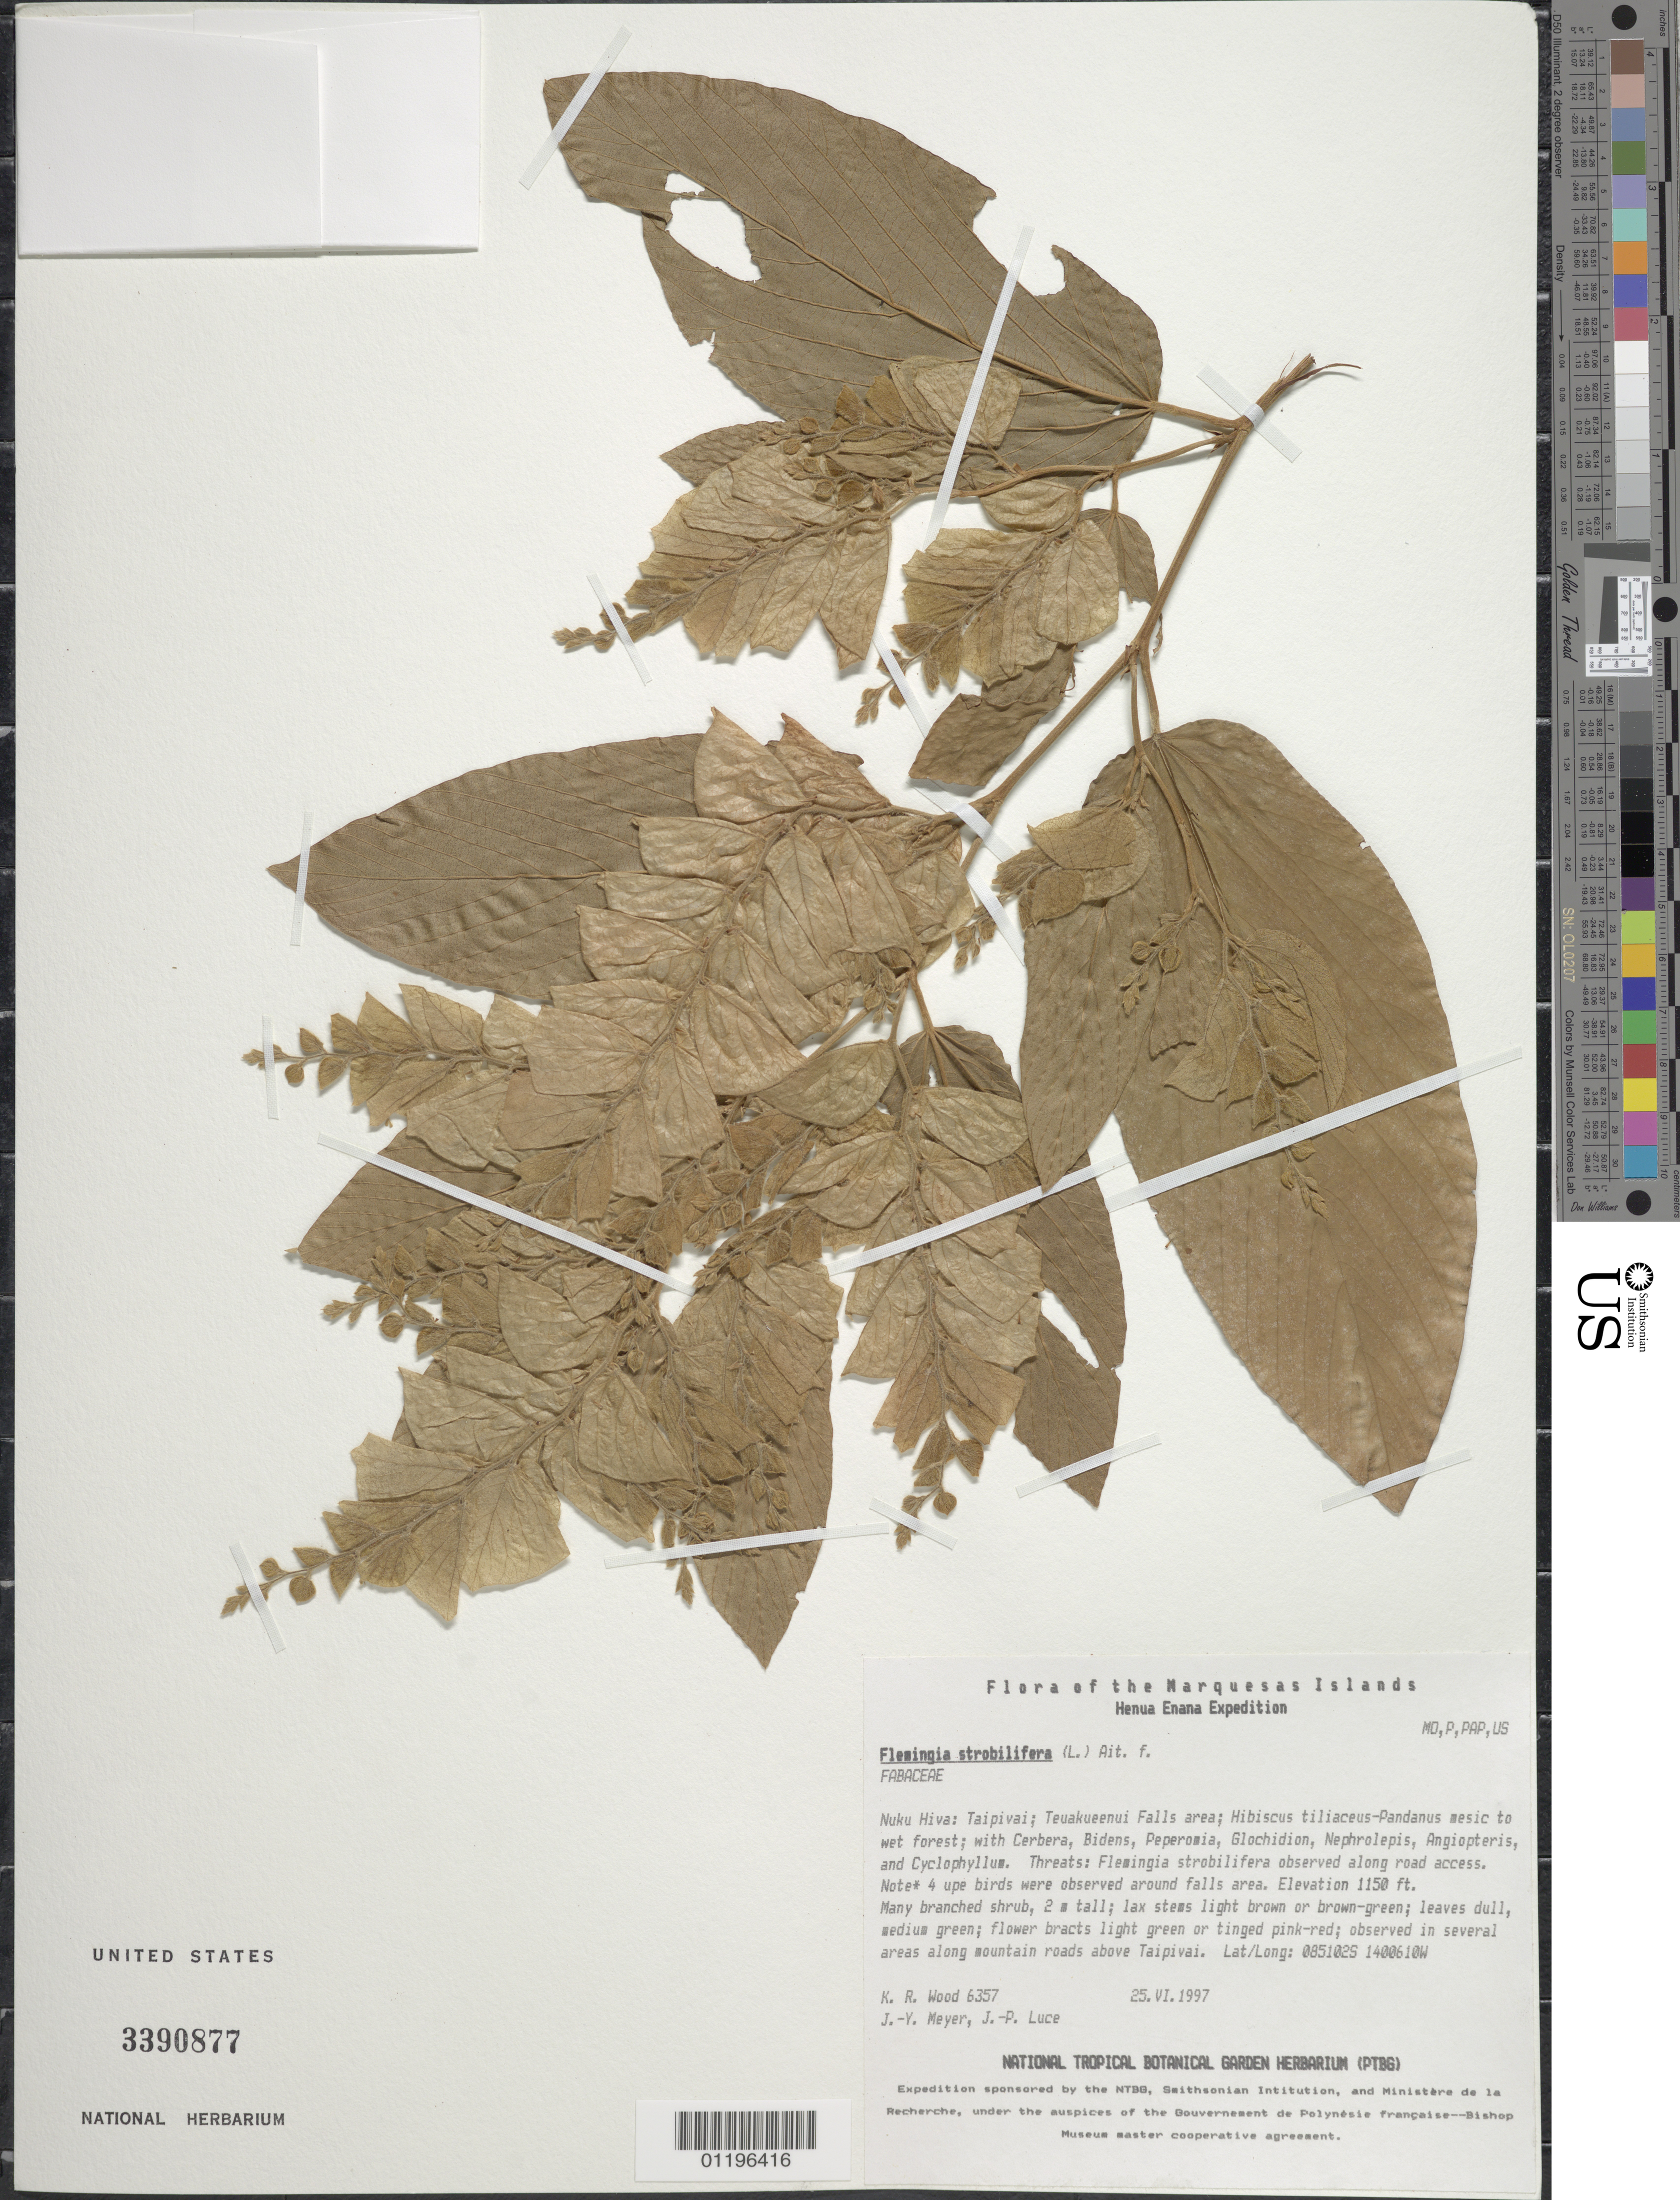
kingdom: Plantae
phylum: Tracheophyta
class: Magnoliopsida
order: Fabales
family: Fabaceae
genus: Flemingia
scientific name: Flemingia strobilifera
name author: (L.) W.T. Aiton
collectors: K. R. Wood, J.-Y. Meyer & J. Luce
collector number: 6357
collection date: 1997-06-25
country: French Polynesia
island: Nuku Hiva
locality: Taipivai, Teuakueenui Falls area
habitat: Hibiscus tiliaceus-Pandanus mesic to wet forest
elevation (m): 351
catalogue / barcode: US 3390877